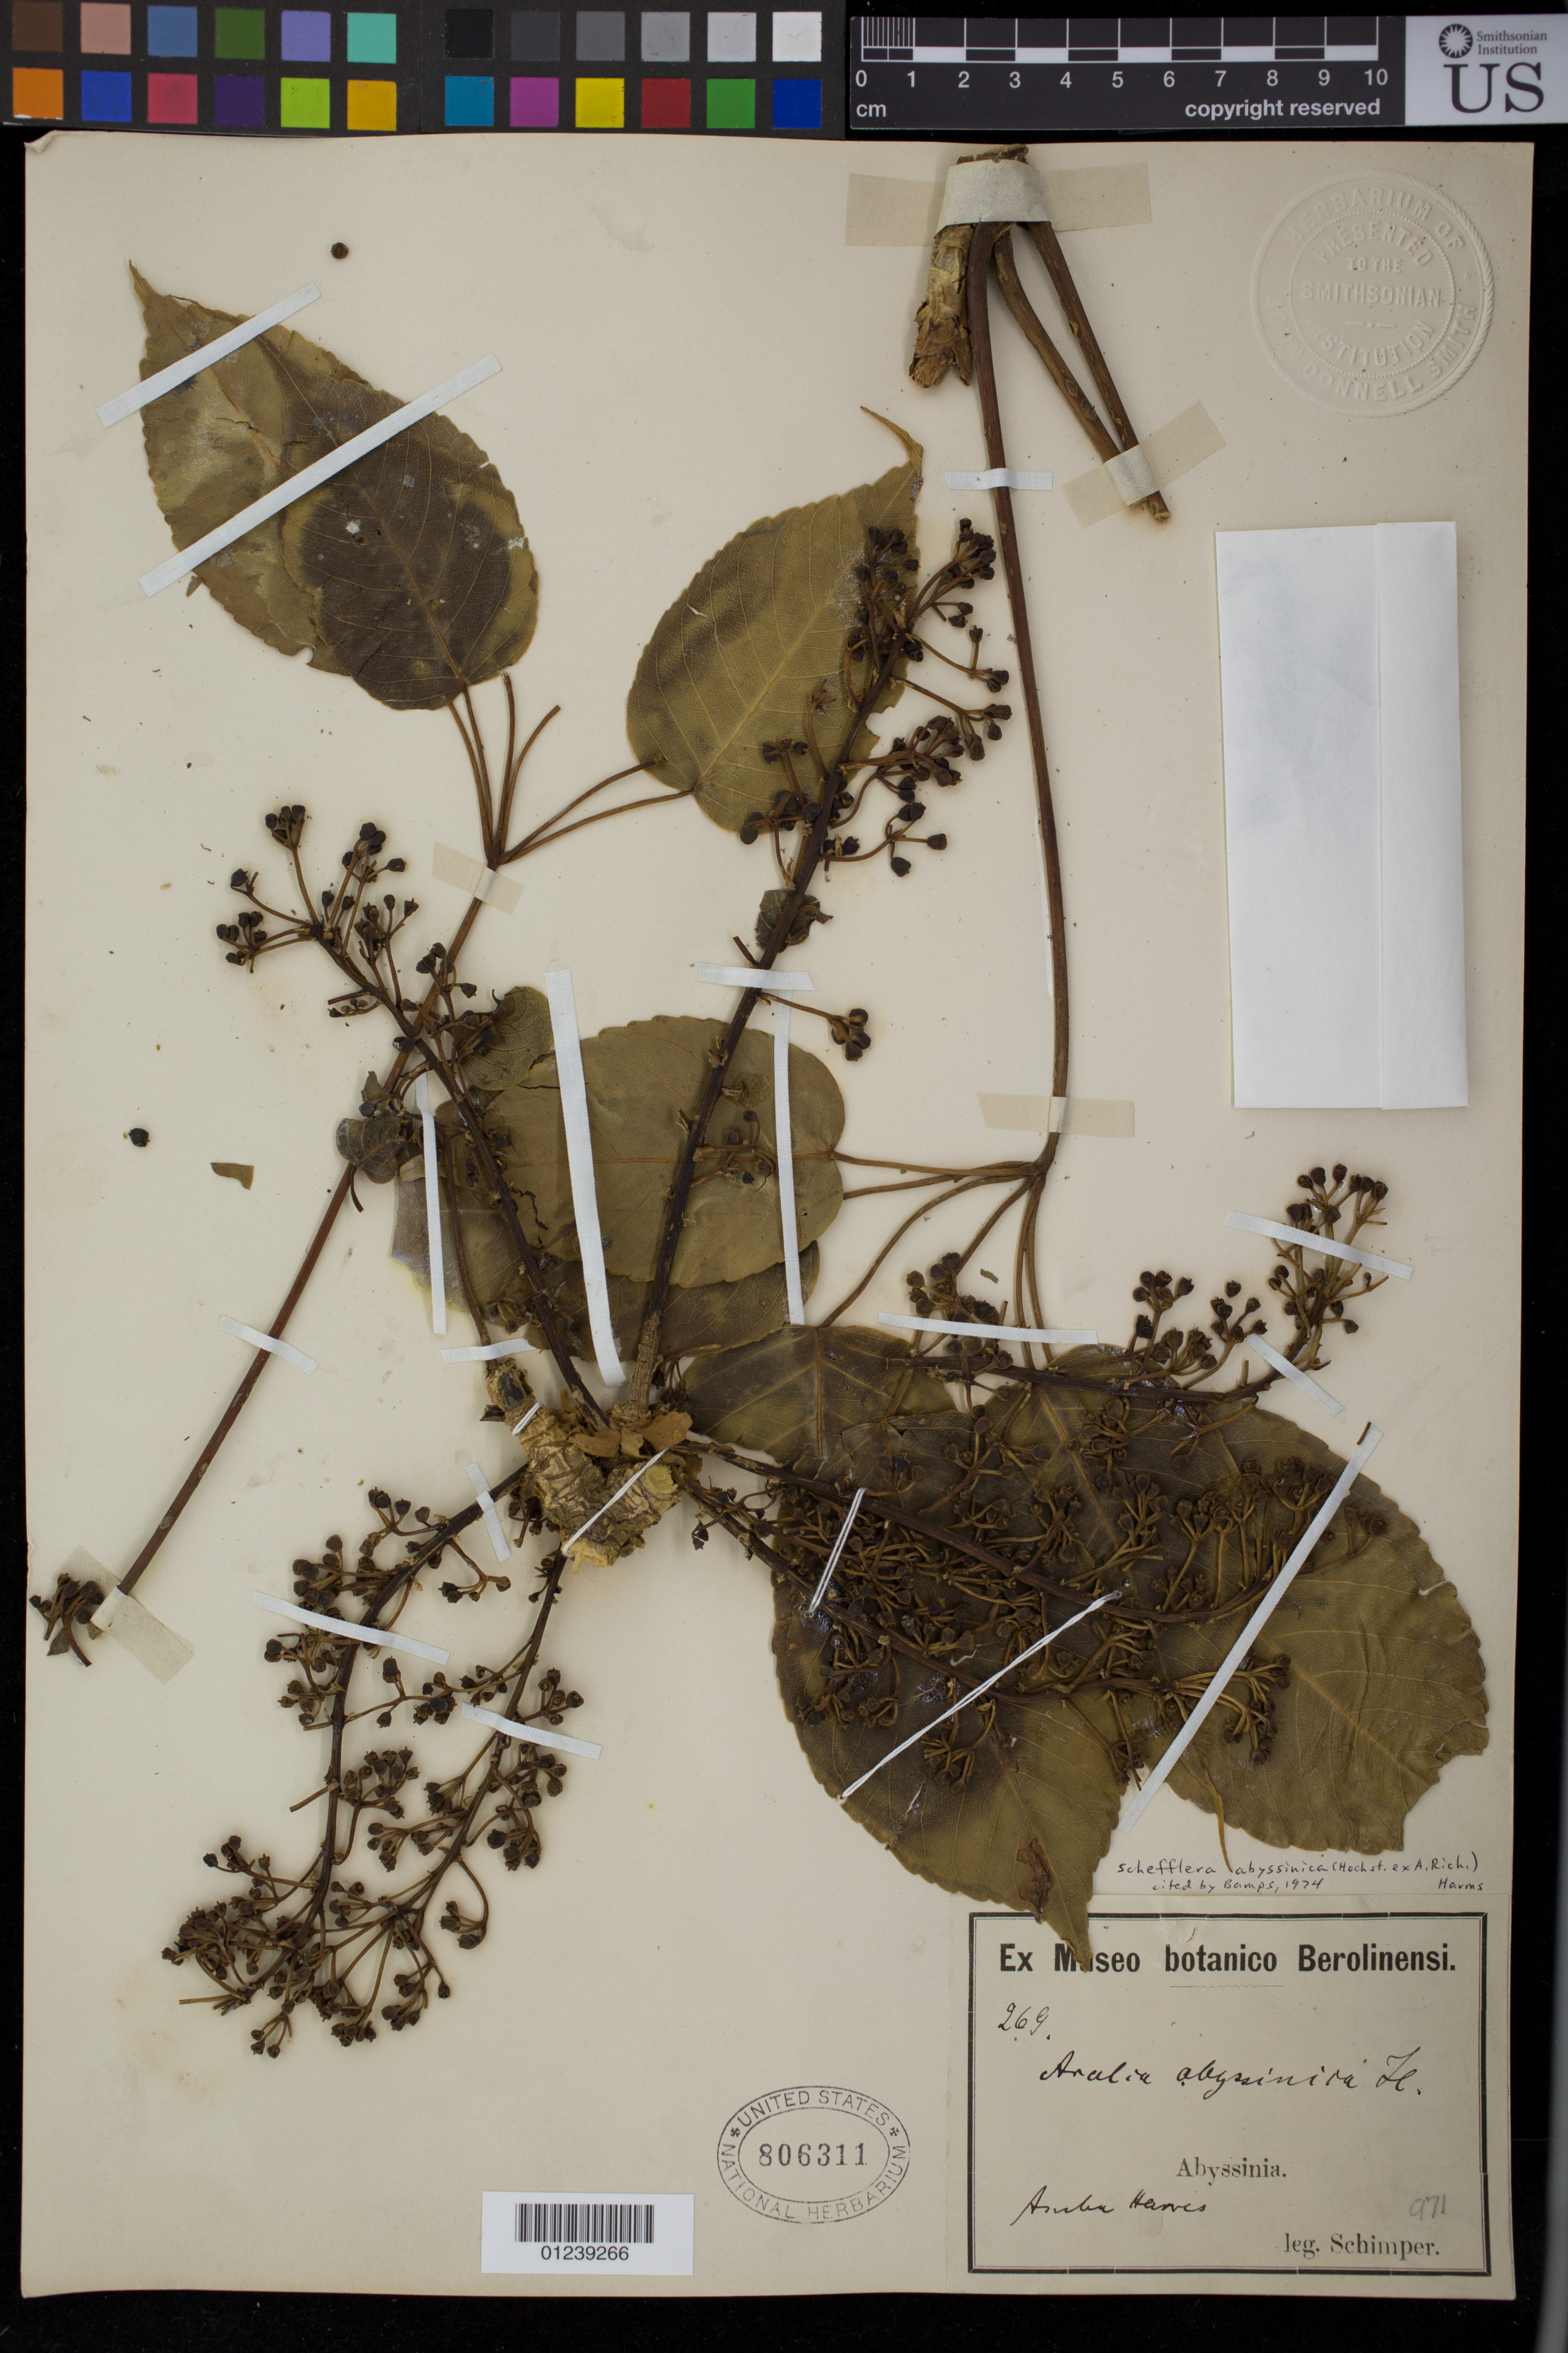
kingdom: Plantae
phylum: Tracheophyta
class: Magnoliopsida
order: Apiales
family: Araliaceae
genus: Schefflera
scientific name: Schefflera abyssinica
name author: (Hochst. ex A. Rich.) Harms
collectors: -. Schimper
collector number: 269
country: Ethiopia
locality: Abyssinia. Amba Harms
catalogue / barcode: US 806311